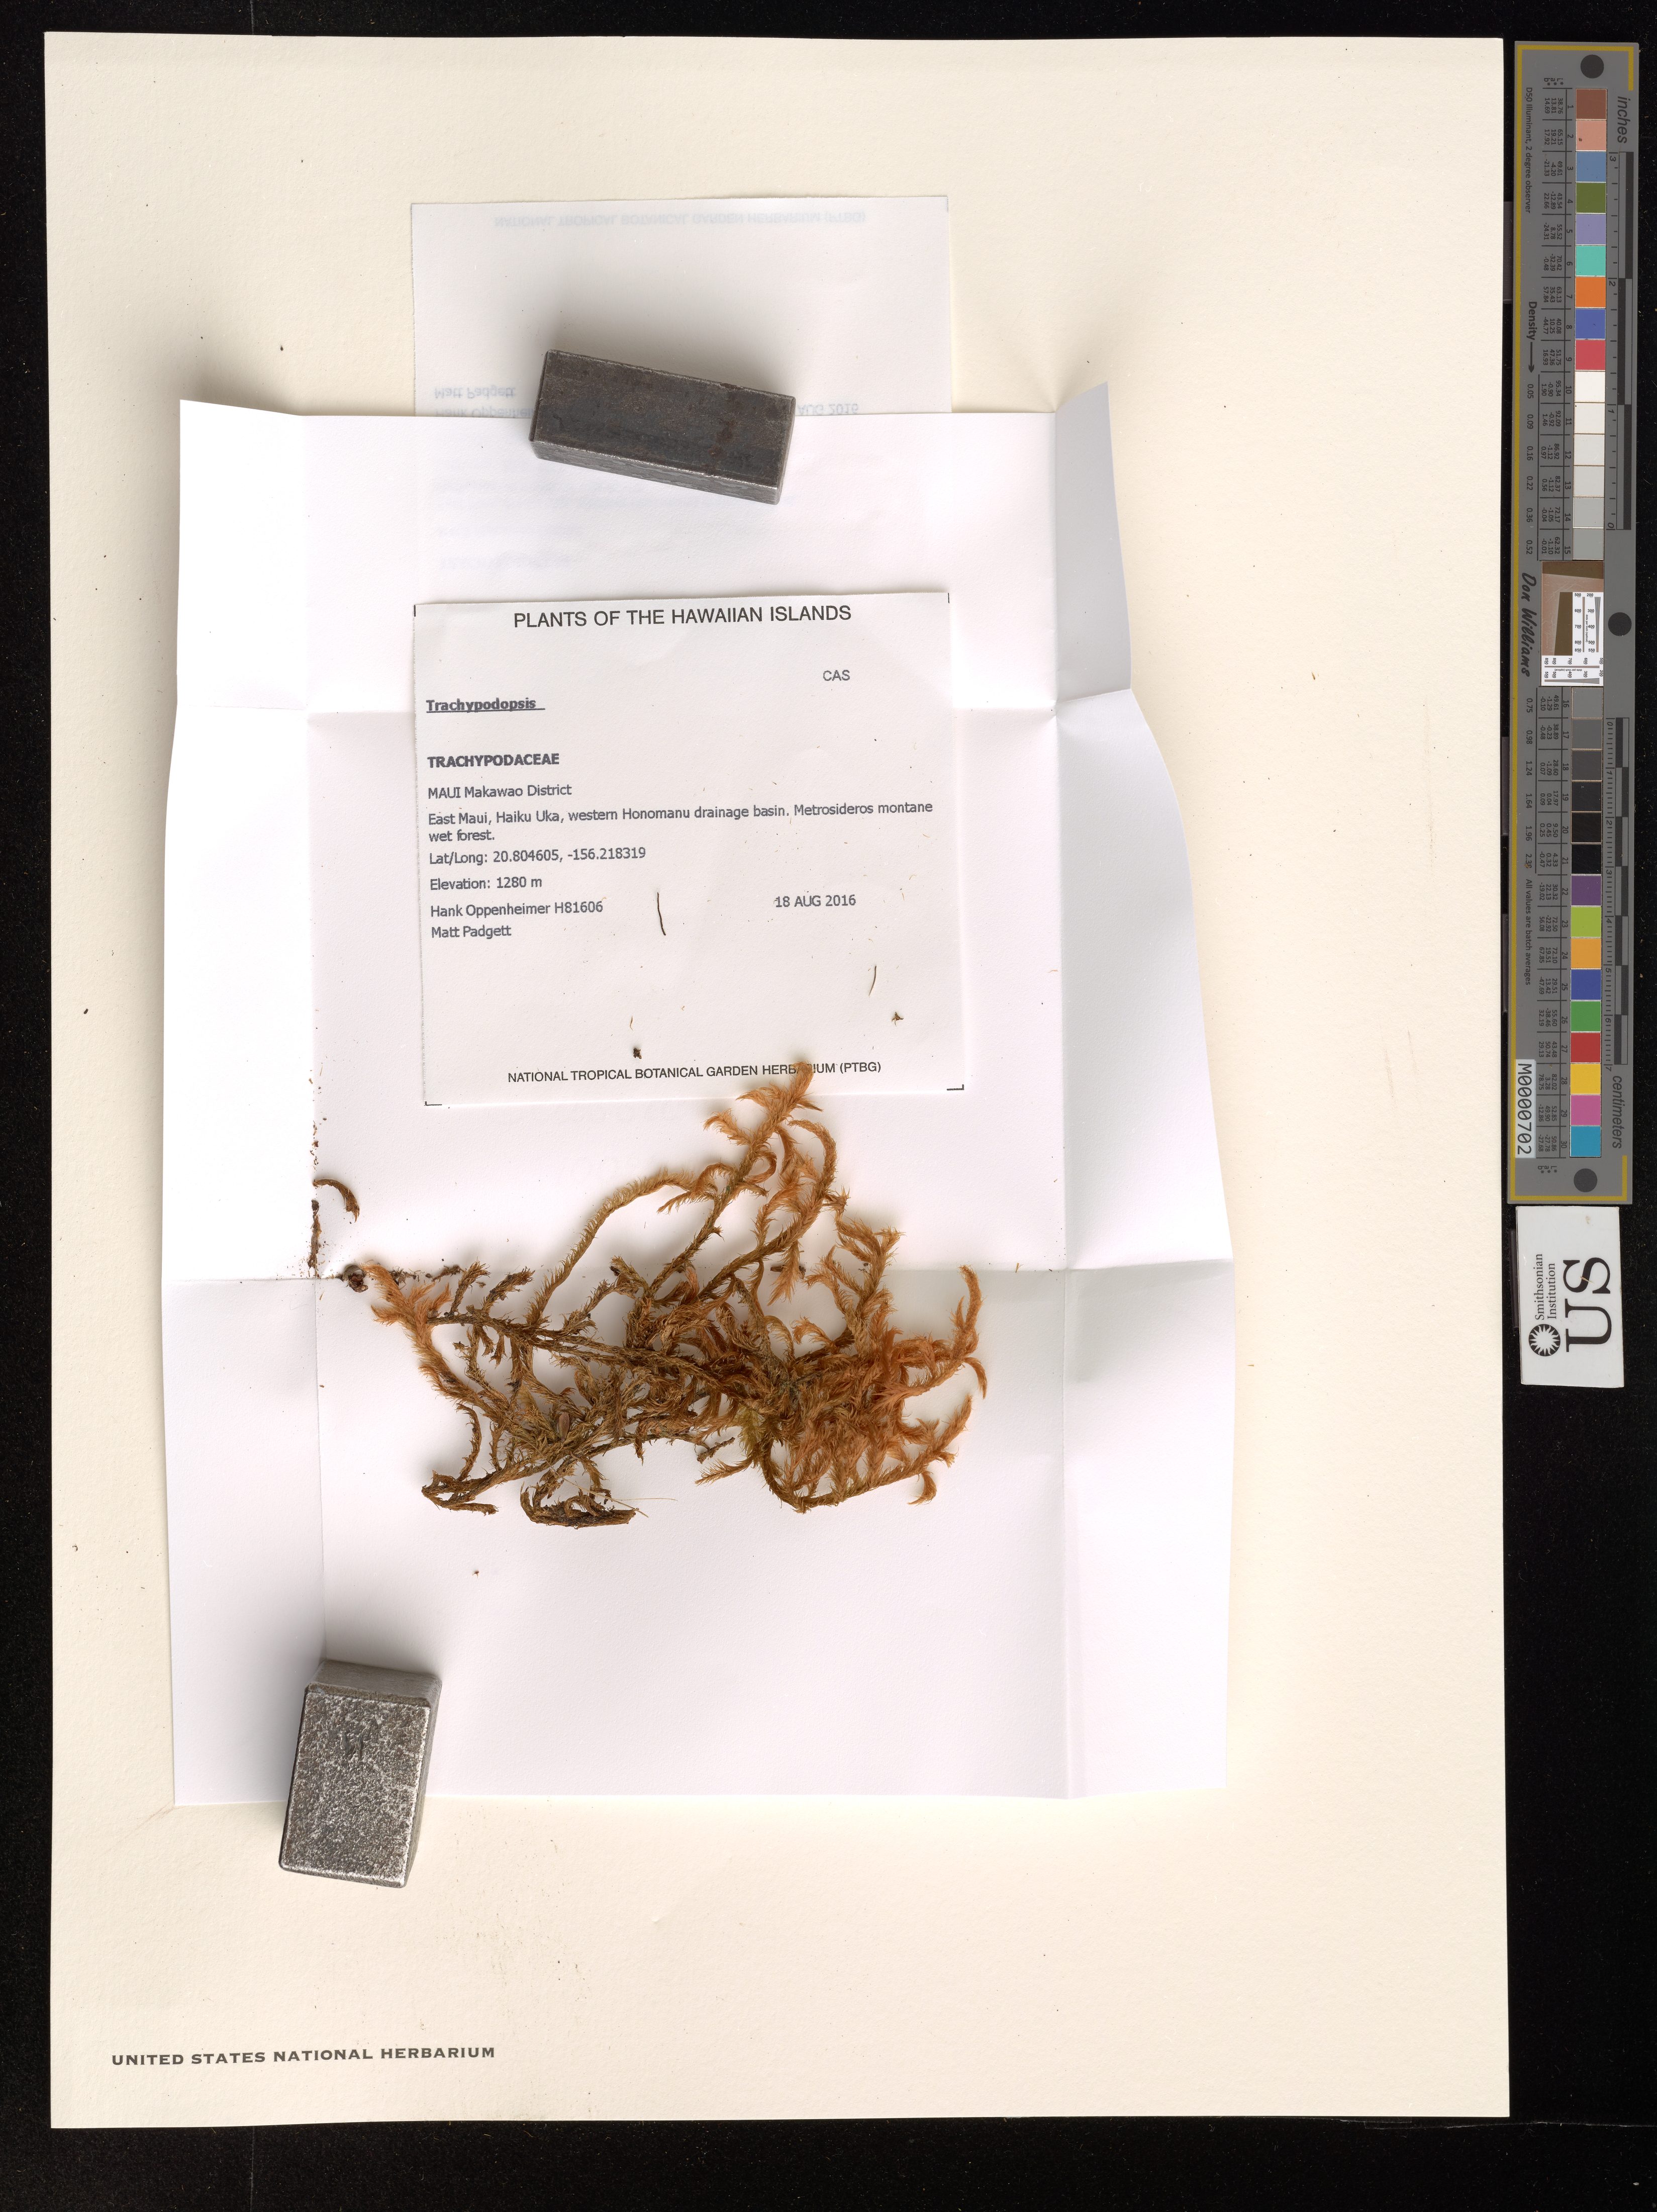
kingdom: Plantae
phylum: Bryophyta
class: Bryopsida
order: Hypnales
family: Meteoriaceae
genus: Trachypodopsis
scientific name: Trachypodopsis auriculata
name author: (Mitt.) M. Fleisch.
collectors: H. Oppenheimer & M. Padgett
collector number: H81606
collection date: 2016-08-18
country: United States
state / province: Hawaii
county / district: Maui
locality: The Hawaiian Islands. Maui Makawao District. East Maui, Haiku Ulka, western Honomanu drainage basin.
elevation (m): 1280